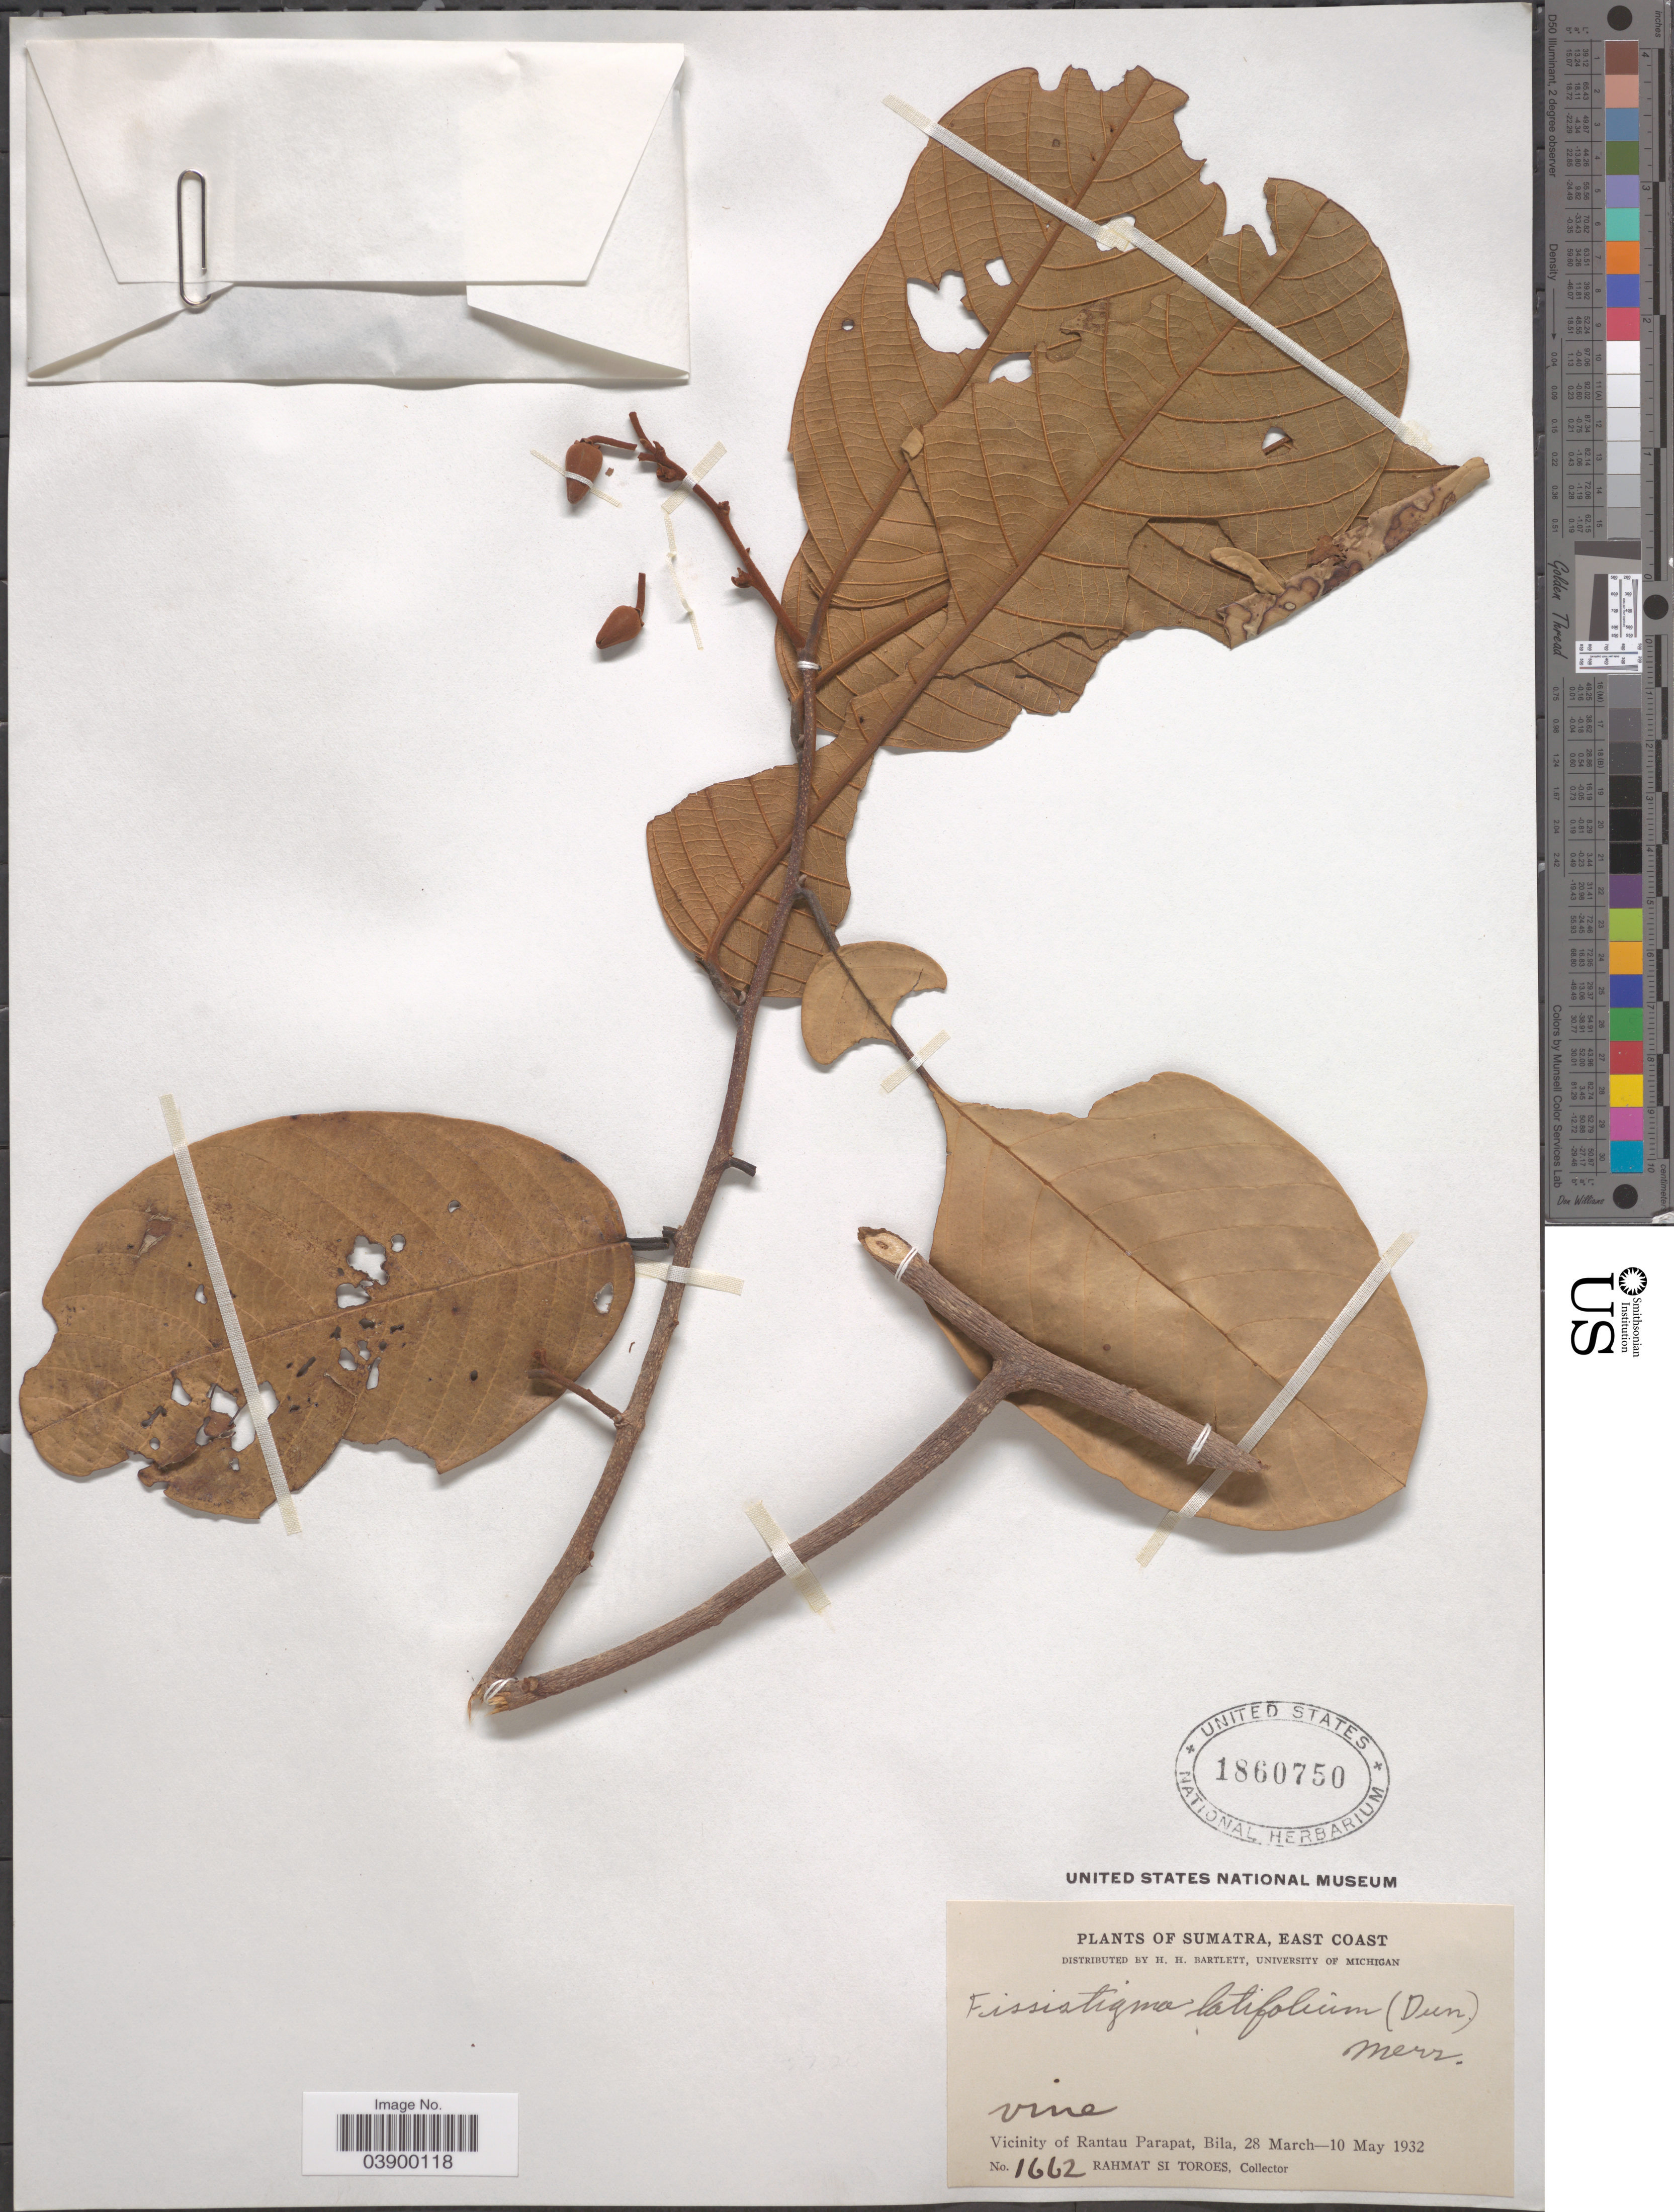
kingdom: Plantae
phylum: Tracheophyta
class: Magnoliopsida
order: Magnoliales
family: Annonaceae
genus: Fissistigma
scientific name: Fissistigma latifolium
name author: (Dunal) Merr.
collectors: Rahmat Si Boeea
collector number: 1662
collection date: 1932-03-28/1932-05-10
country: Indonesia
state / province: Sumatra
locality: Sumatra, East Coast. Vicinity of Rantau Parapat, Bila.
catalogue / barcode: US 1860750